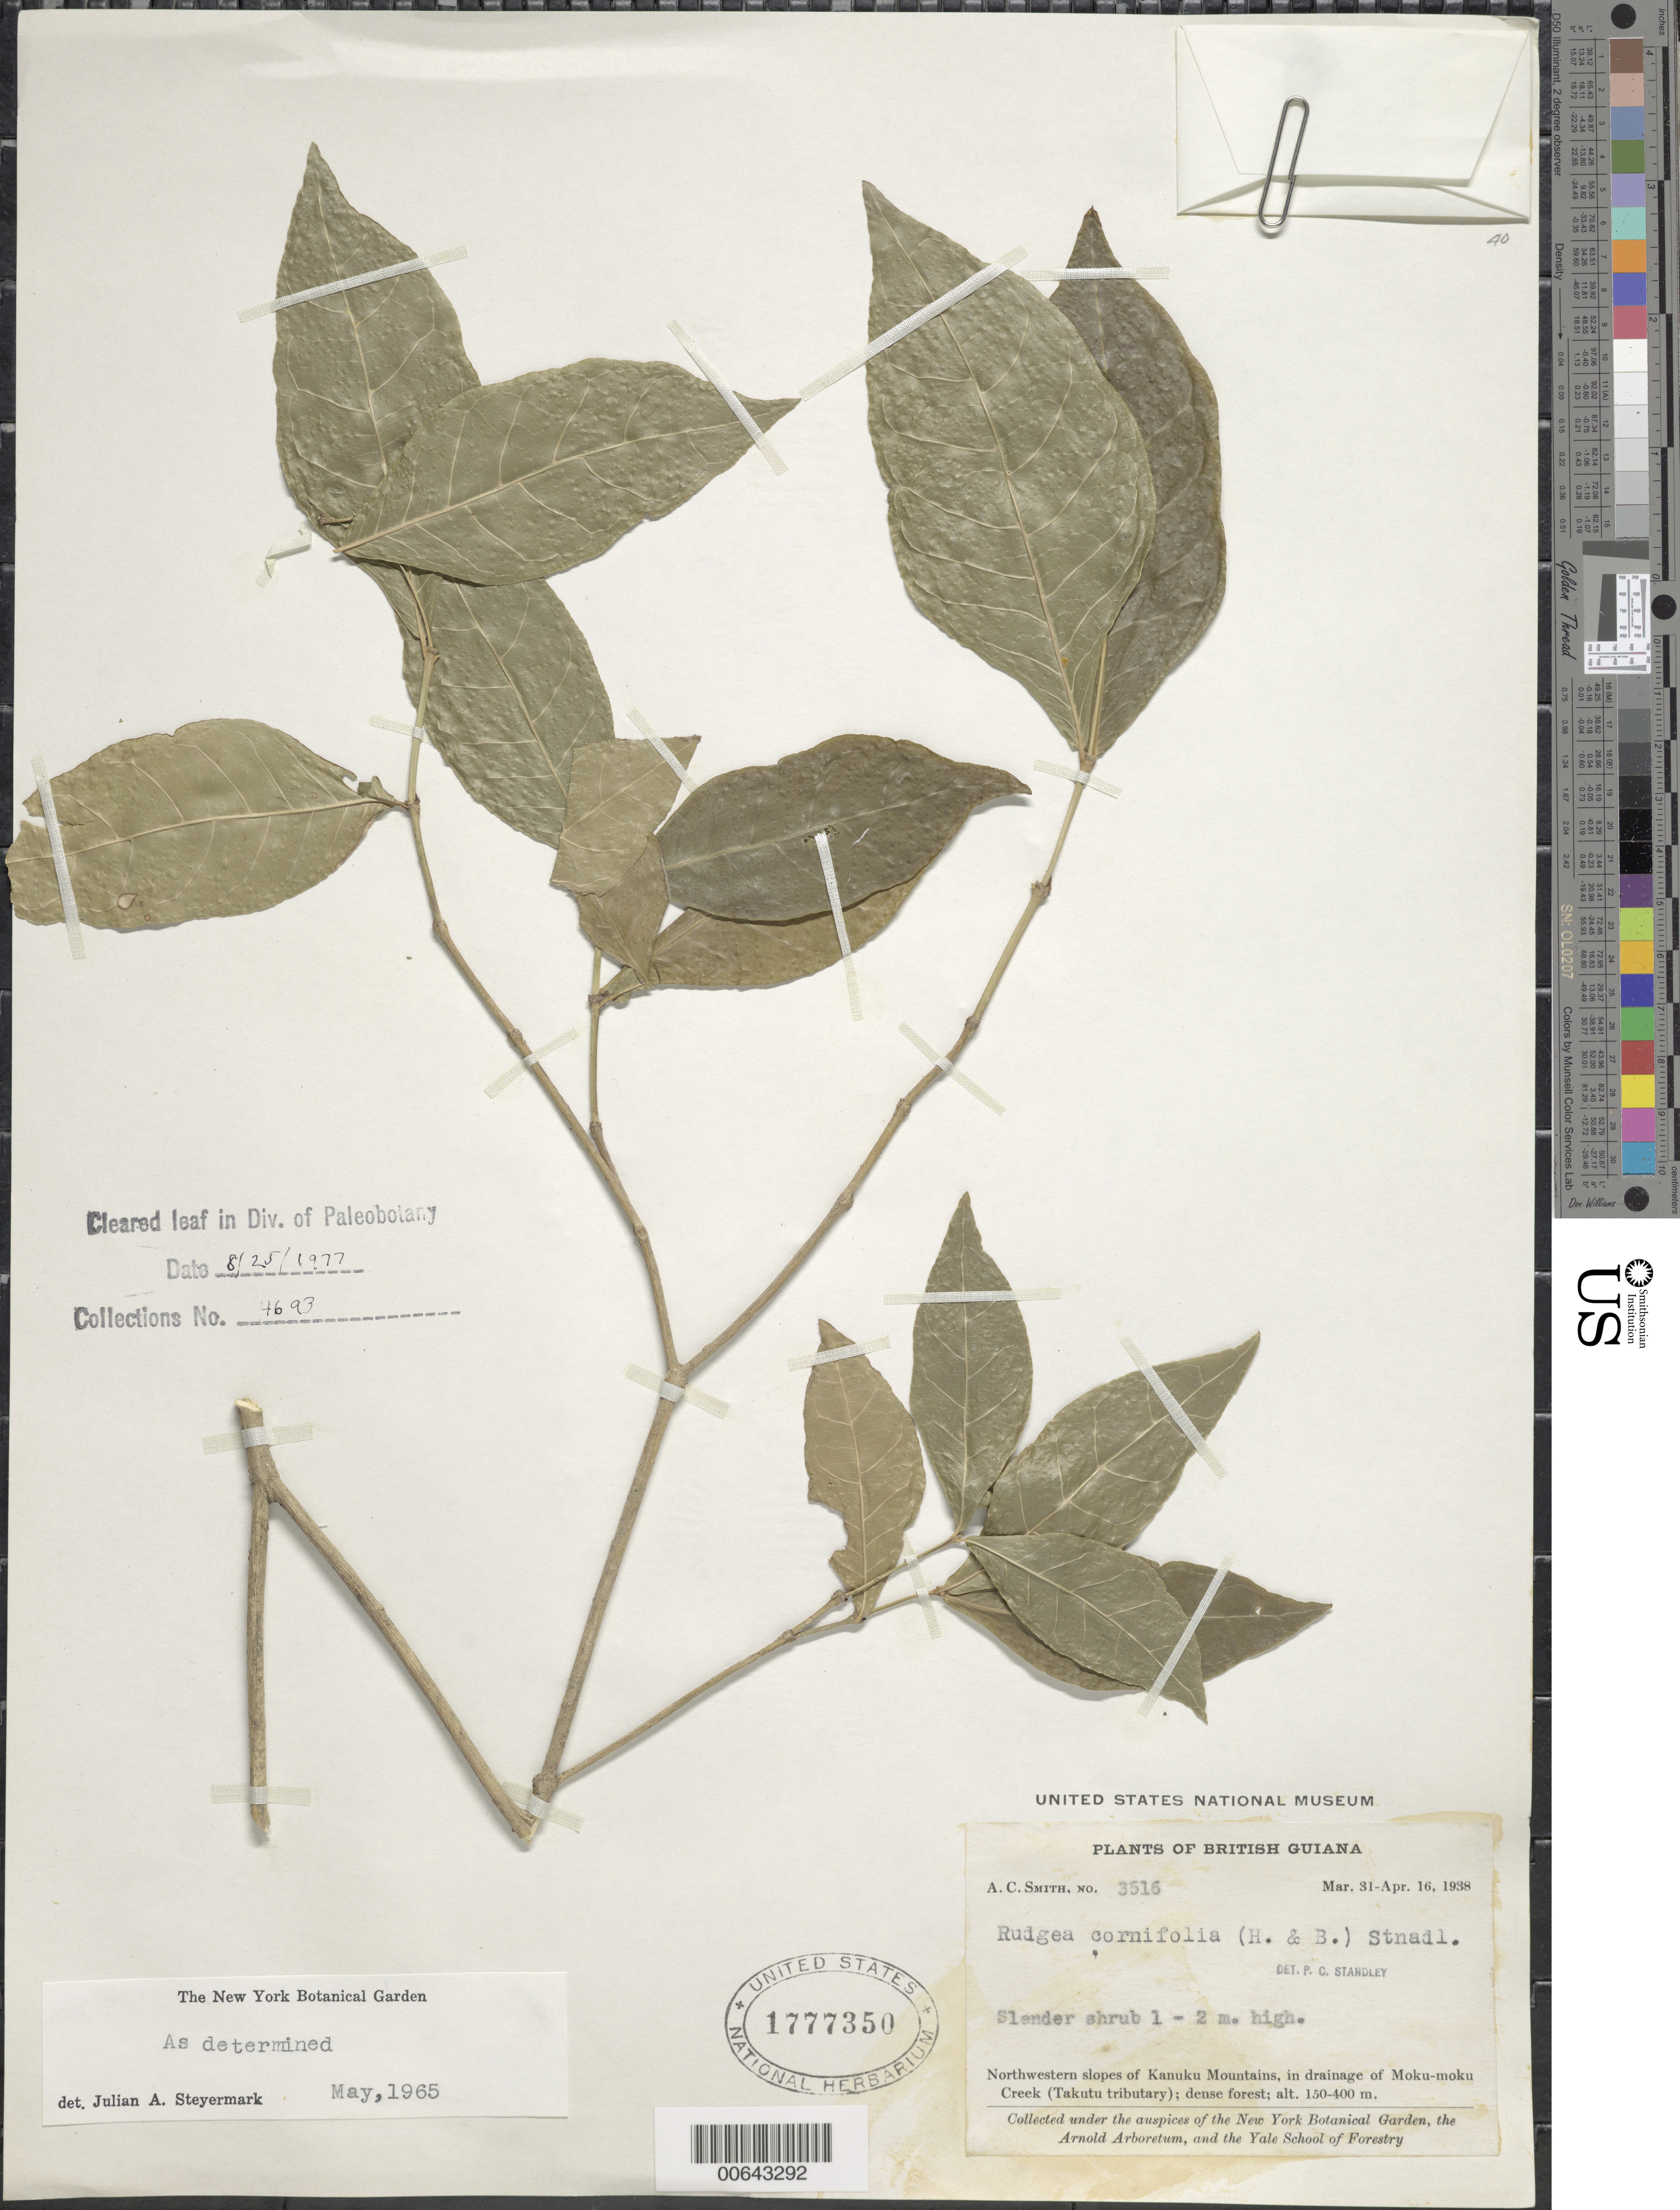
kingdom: Plantae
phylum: Tracheophyta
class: Magnoliopsida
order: Gentianales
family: Rubiaceae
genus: Rudgea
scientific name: Rudgea cornifolia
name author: (Kunth) Standl.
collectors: A. C. Smith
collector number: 3516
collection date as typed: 31-Mar-38 to 16-Apr-38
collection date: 1938-03-31/1938-04-16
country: Guyana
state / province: U. Takutu-U. Essequibo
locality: Kanuku Mts., NW slopes, in drainage of Moku-moku Creek (Takutu tributary)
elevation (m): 150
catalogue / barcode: US 1777350